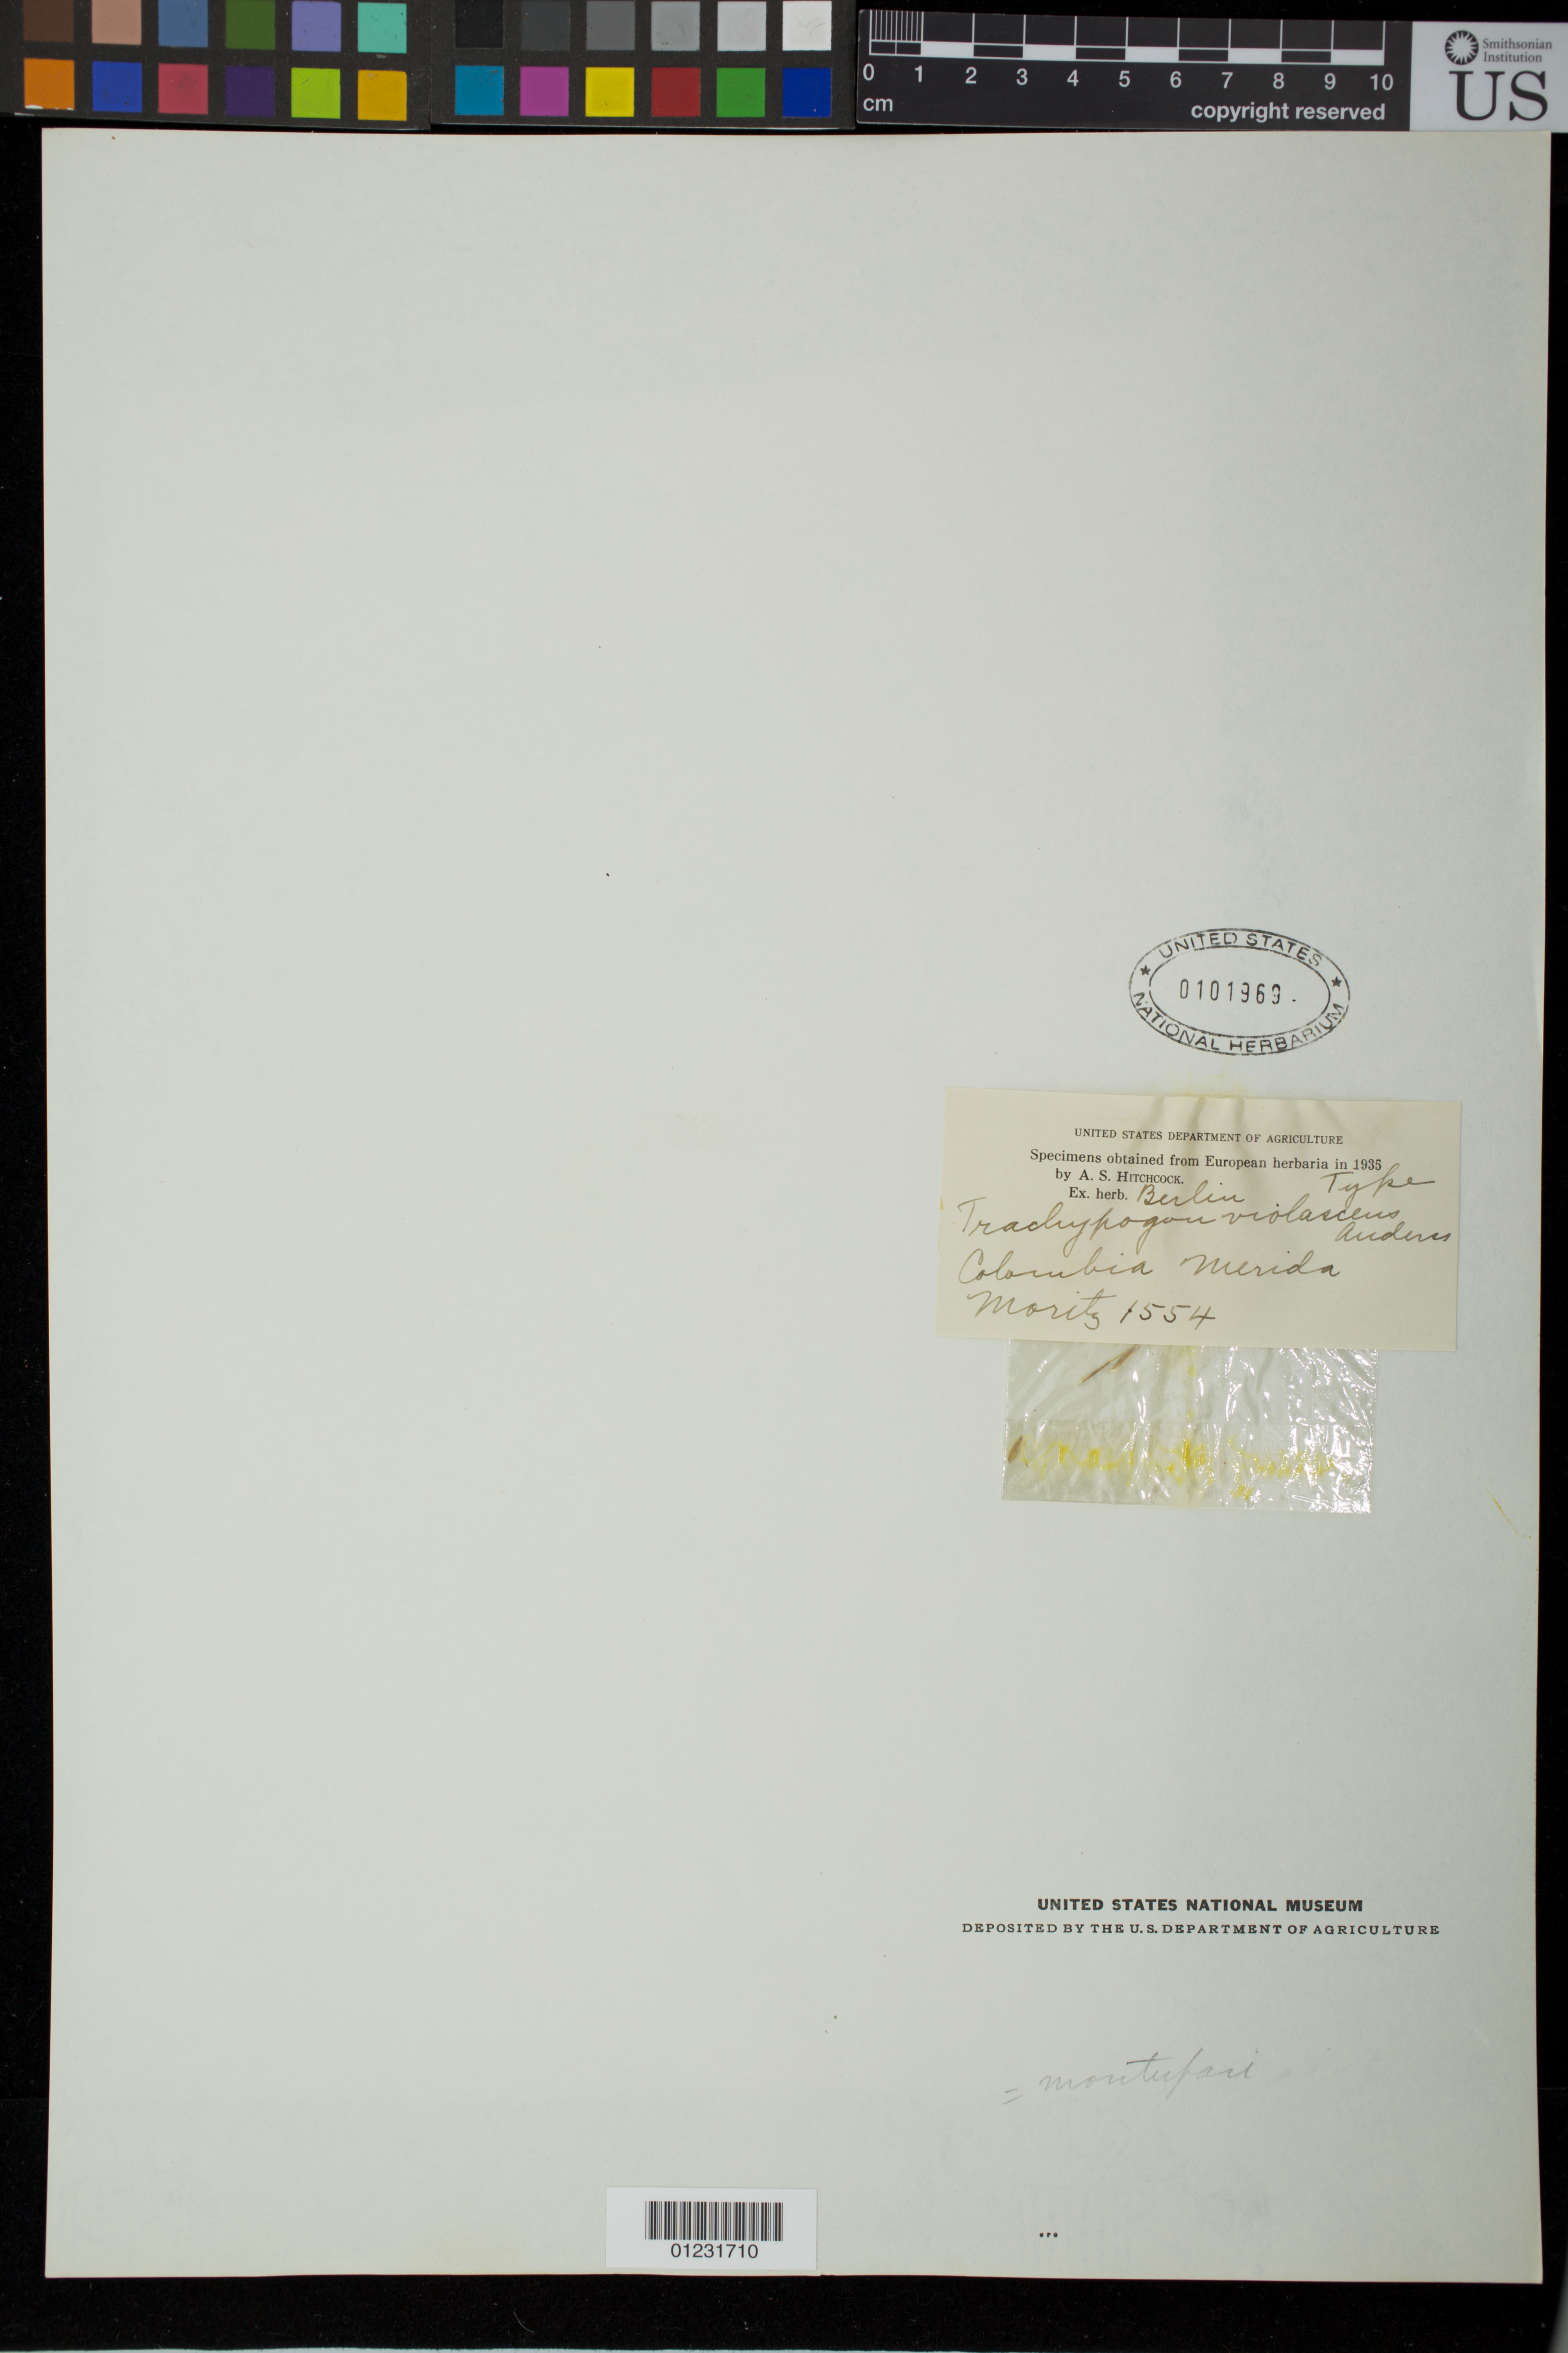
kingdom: Plantae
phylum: Tracheophyta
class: Liliopsida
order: Poales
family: Poaceae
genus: Trachypogon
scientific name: Trachypogon violaceus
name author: Andersson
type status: Isotype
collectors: Moritz, --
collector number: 1554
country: Colombia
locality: Merida.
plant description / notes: Fragmentary material of type specimen ex herb. Berlin.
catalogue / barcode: US 101969